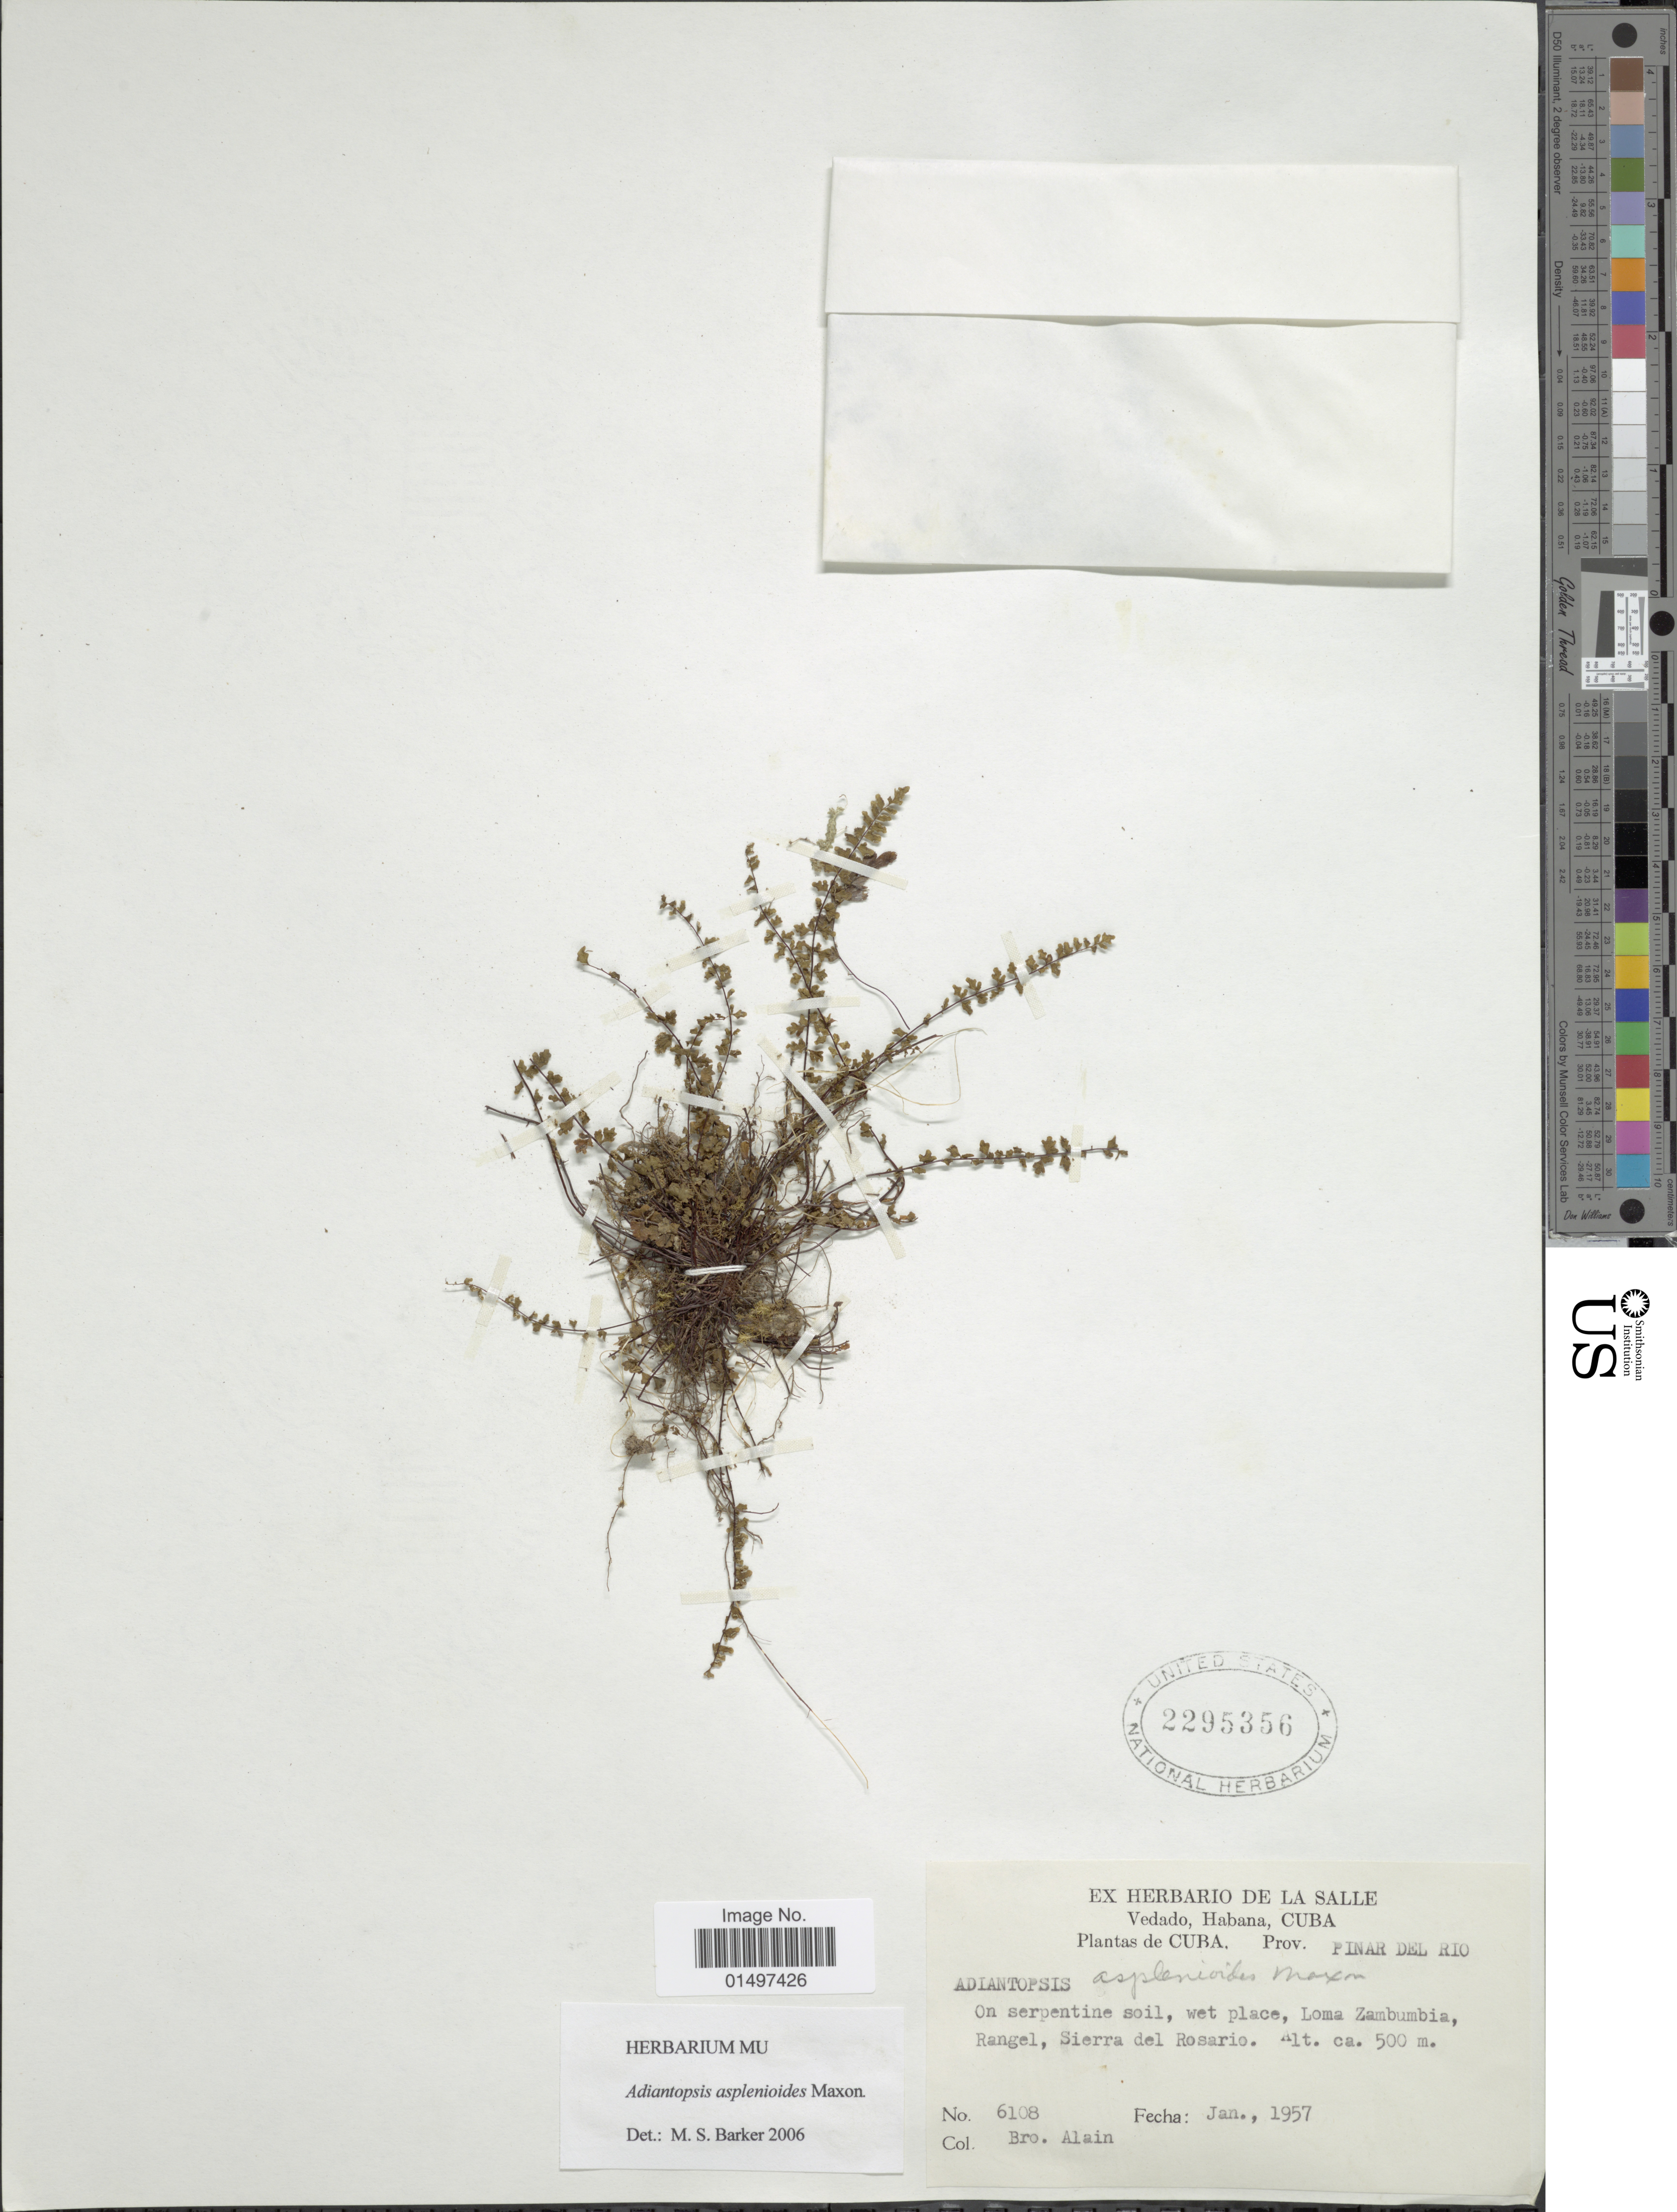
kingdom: Plantae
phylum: Tracheophyta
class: Polypodiopsida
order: Polypodiales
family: Pteridaceae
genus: Adiantopsis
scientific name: Adiantopsis asplenioides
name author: Maxon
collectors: Bro. Alain - DO NOT USE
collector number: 6108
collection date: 1957-01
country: Cuba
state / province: Pinar del Río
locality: Prov. Pinar del Rio. Loma Zambumbia, Rangel, Sierra del Rosario.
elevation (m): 500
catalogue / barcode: US 2295356